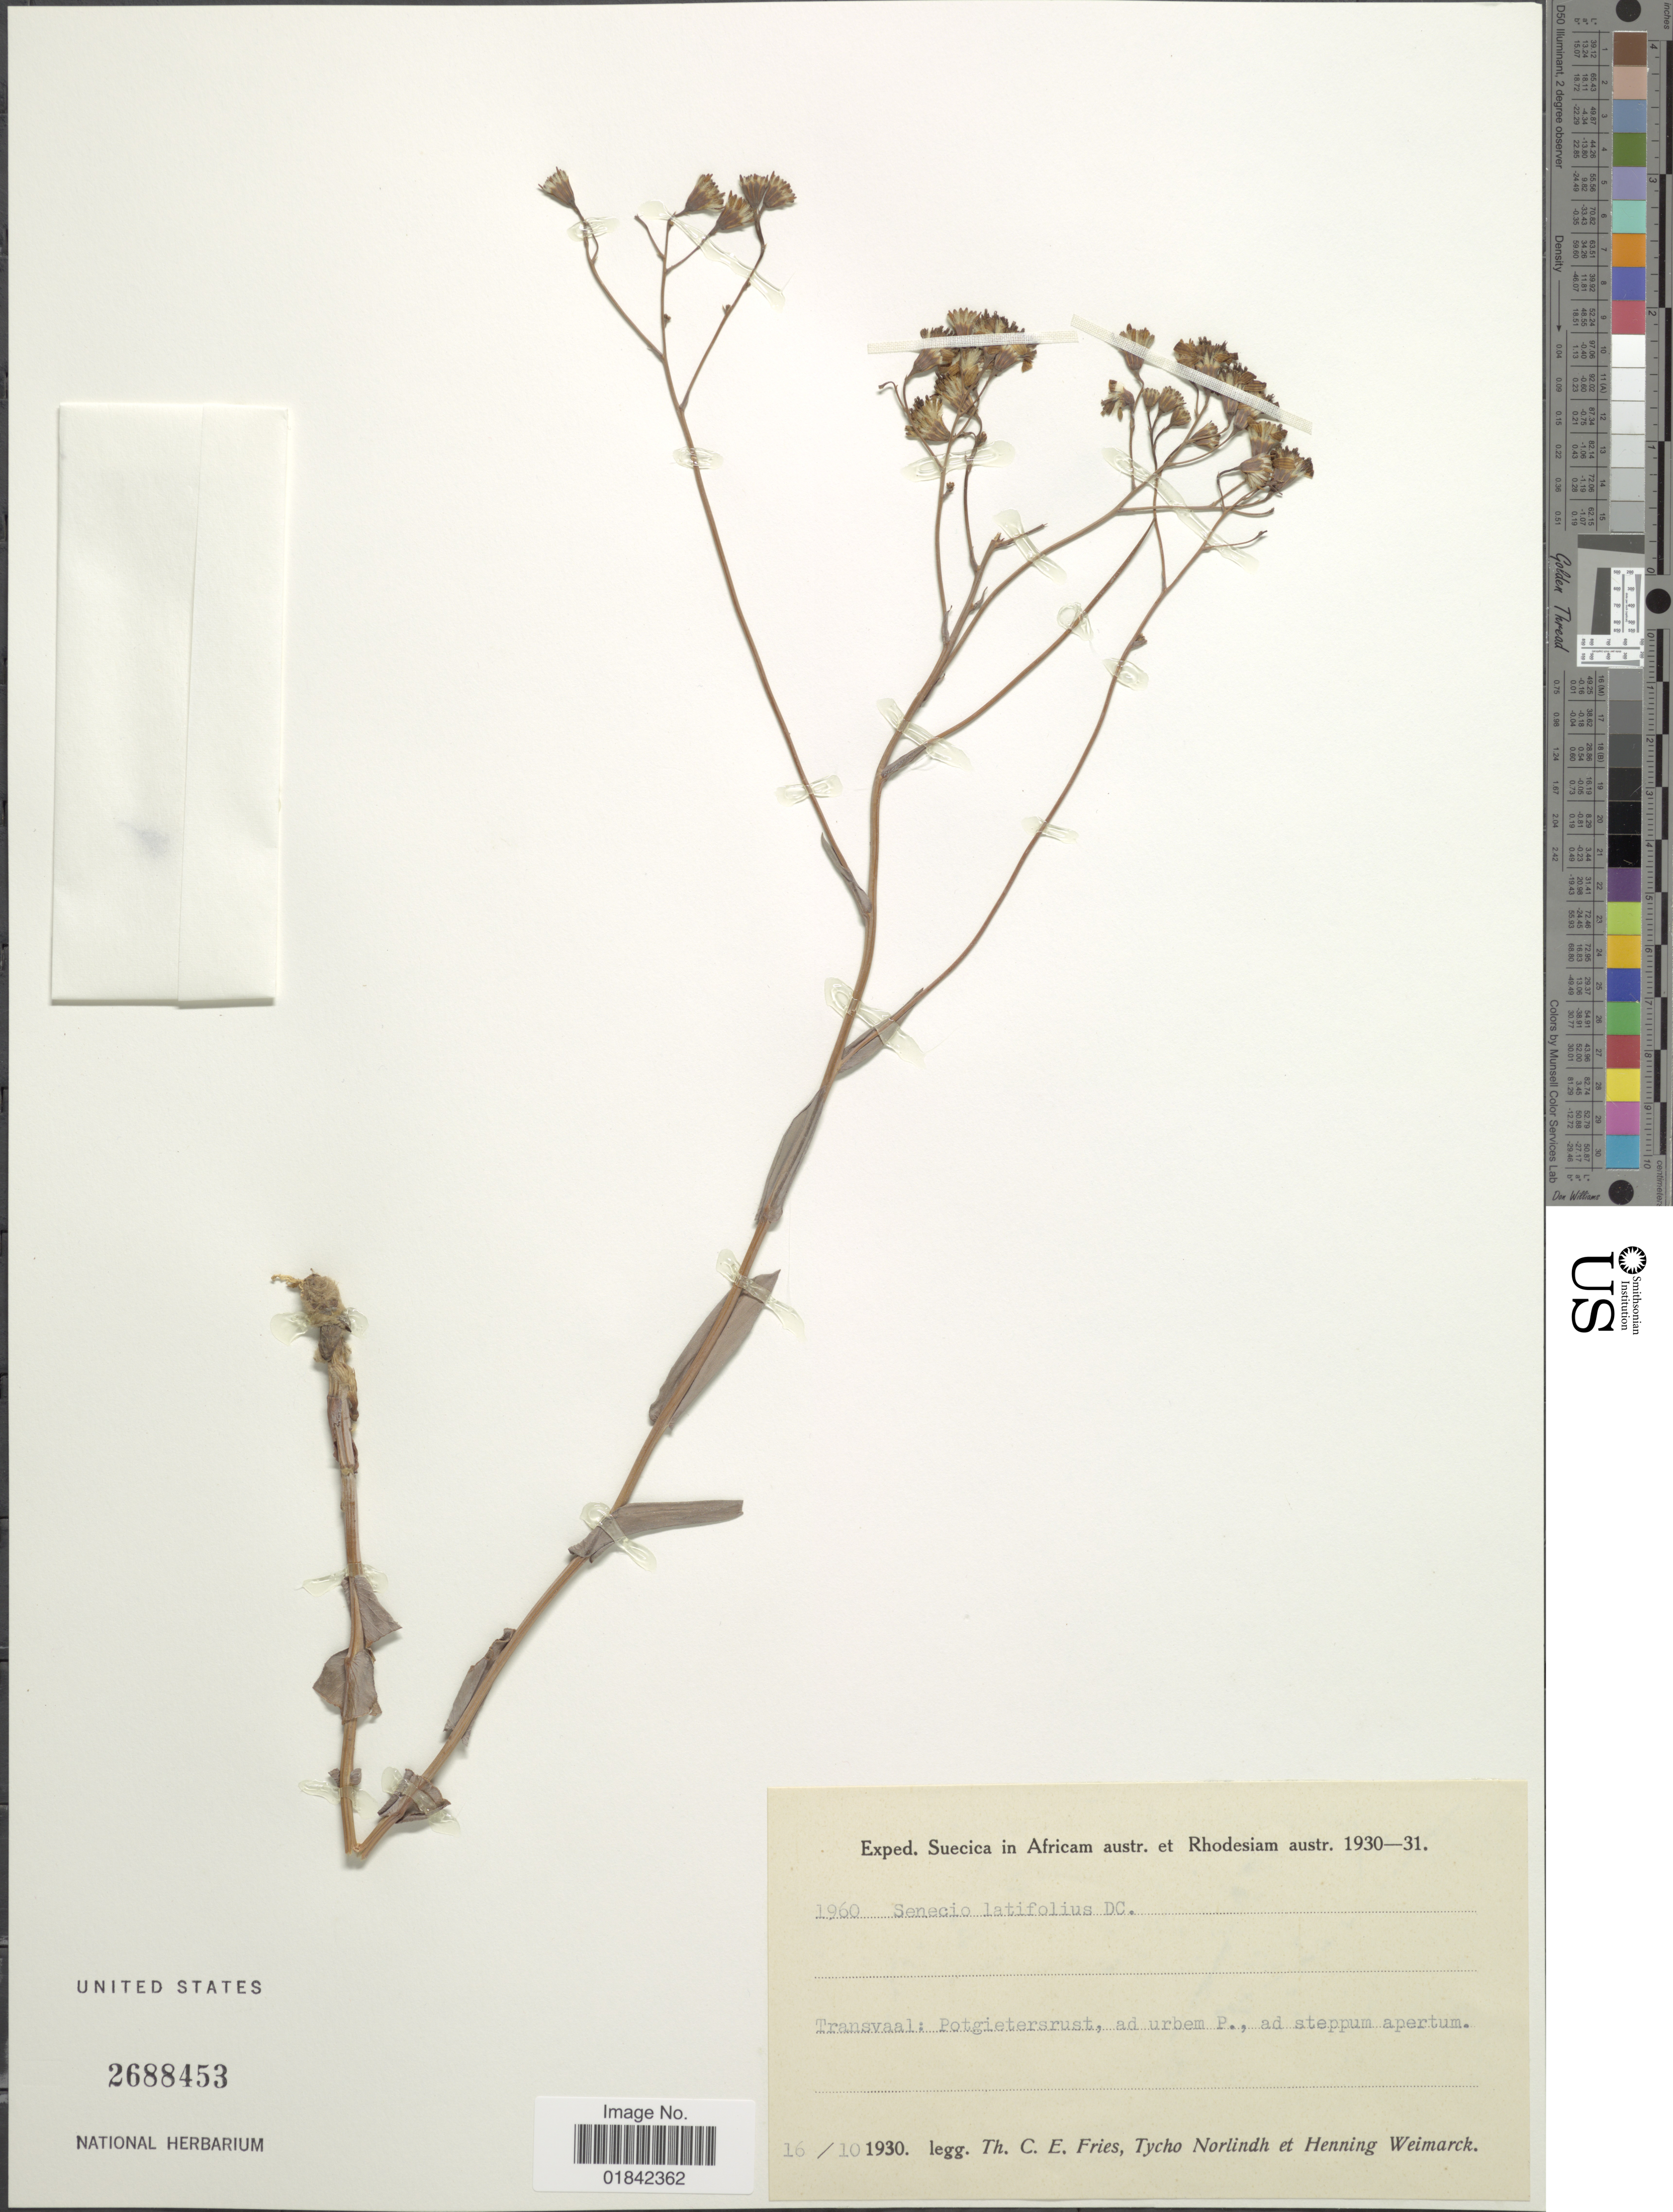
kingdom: Plantae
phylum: Tracheophyta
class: Magnoliopsida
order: Asterales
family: Asteraceae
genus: Senecio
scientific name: Senecio latifolius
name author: DC.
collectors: T. C. E. Fries, N. T. Norlindh & H. Weimarck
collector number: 1960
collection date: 1930-10-16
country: South Africa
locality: Transvaal: Potgietersrust, ad urbem P., ad steppum apertum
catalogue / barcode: US 2688453